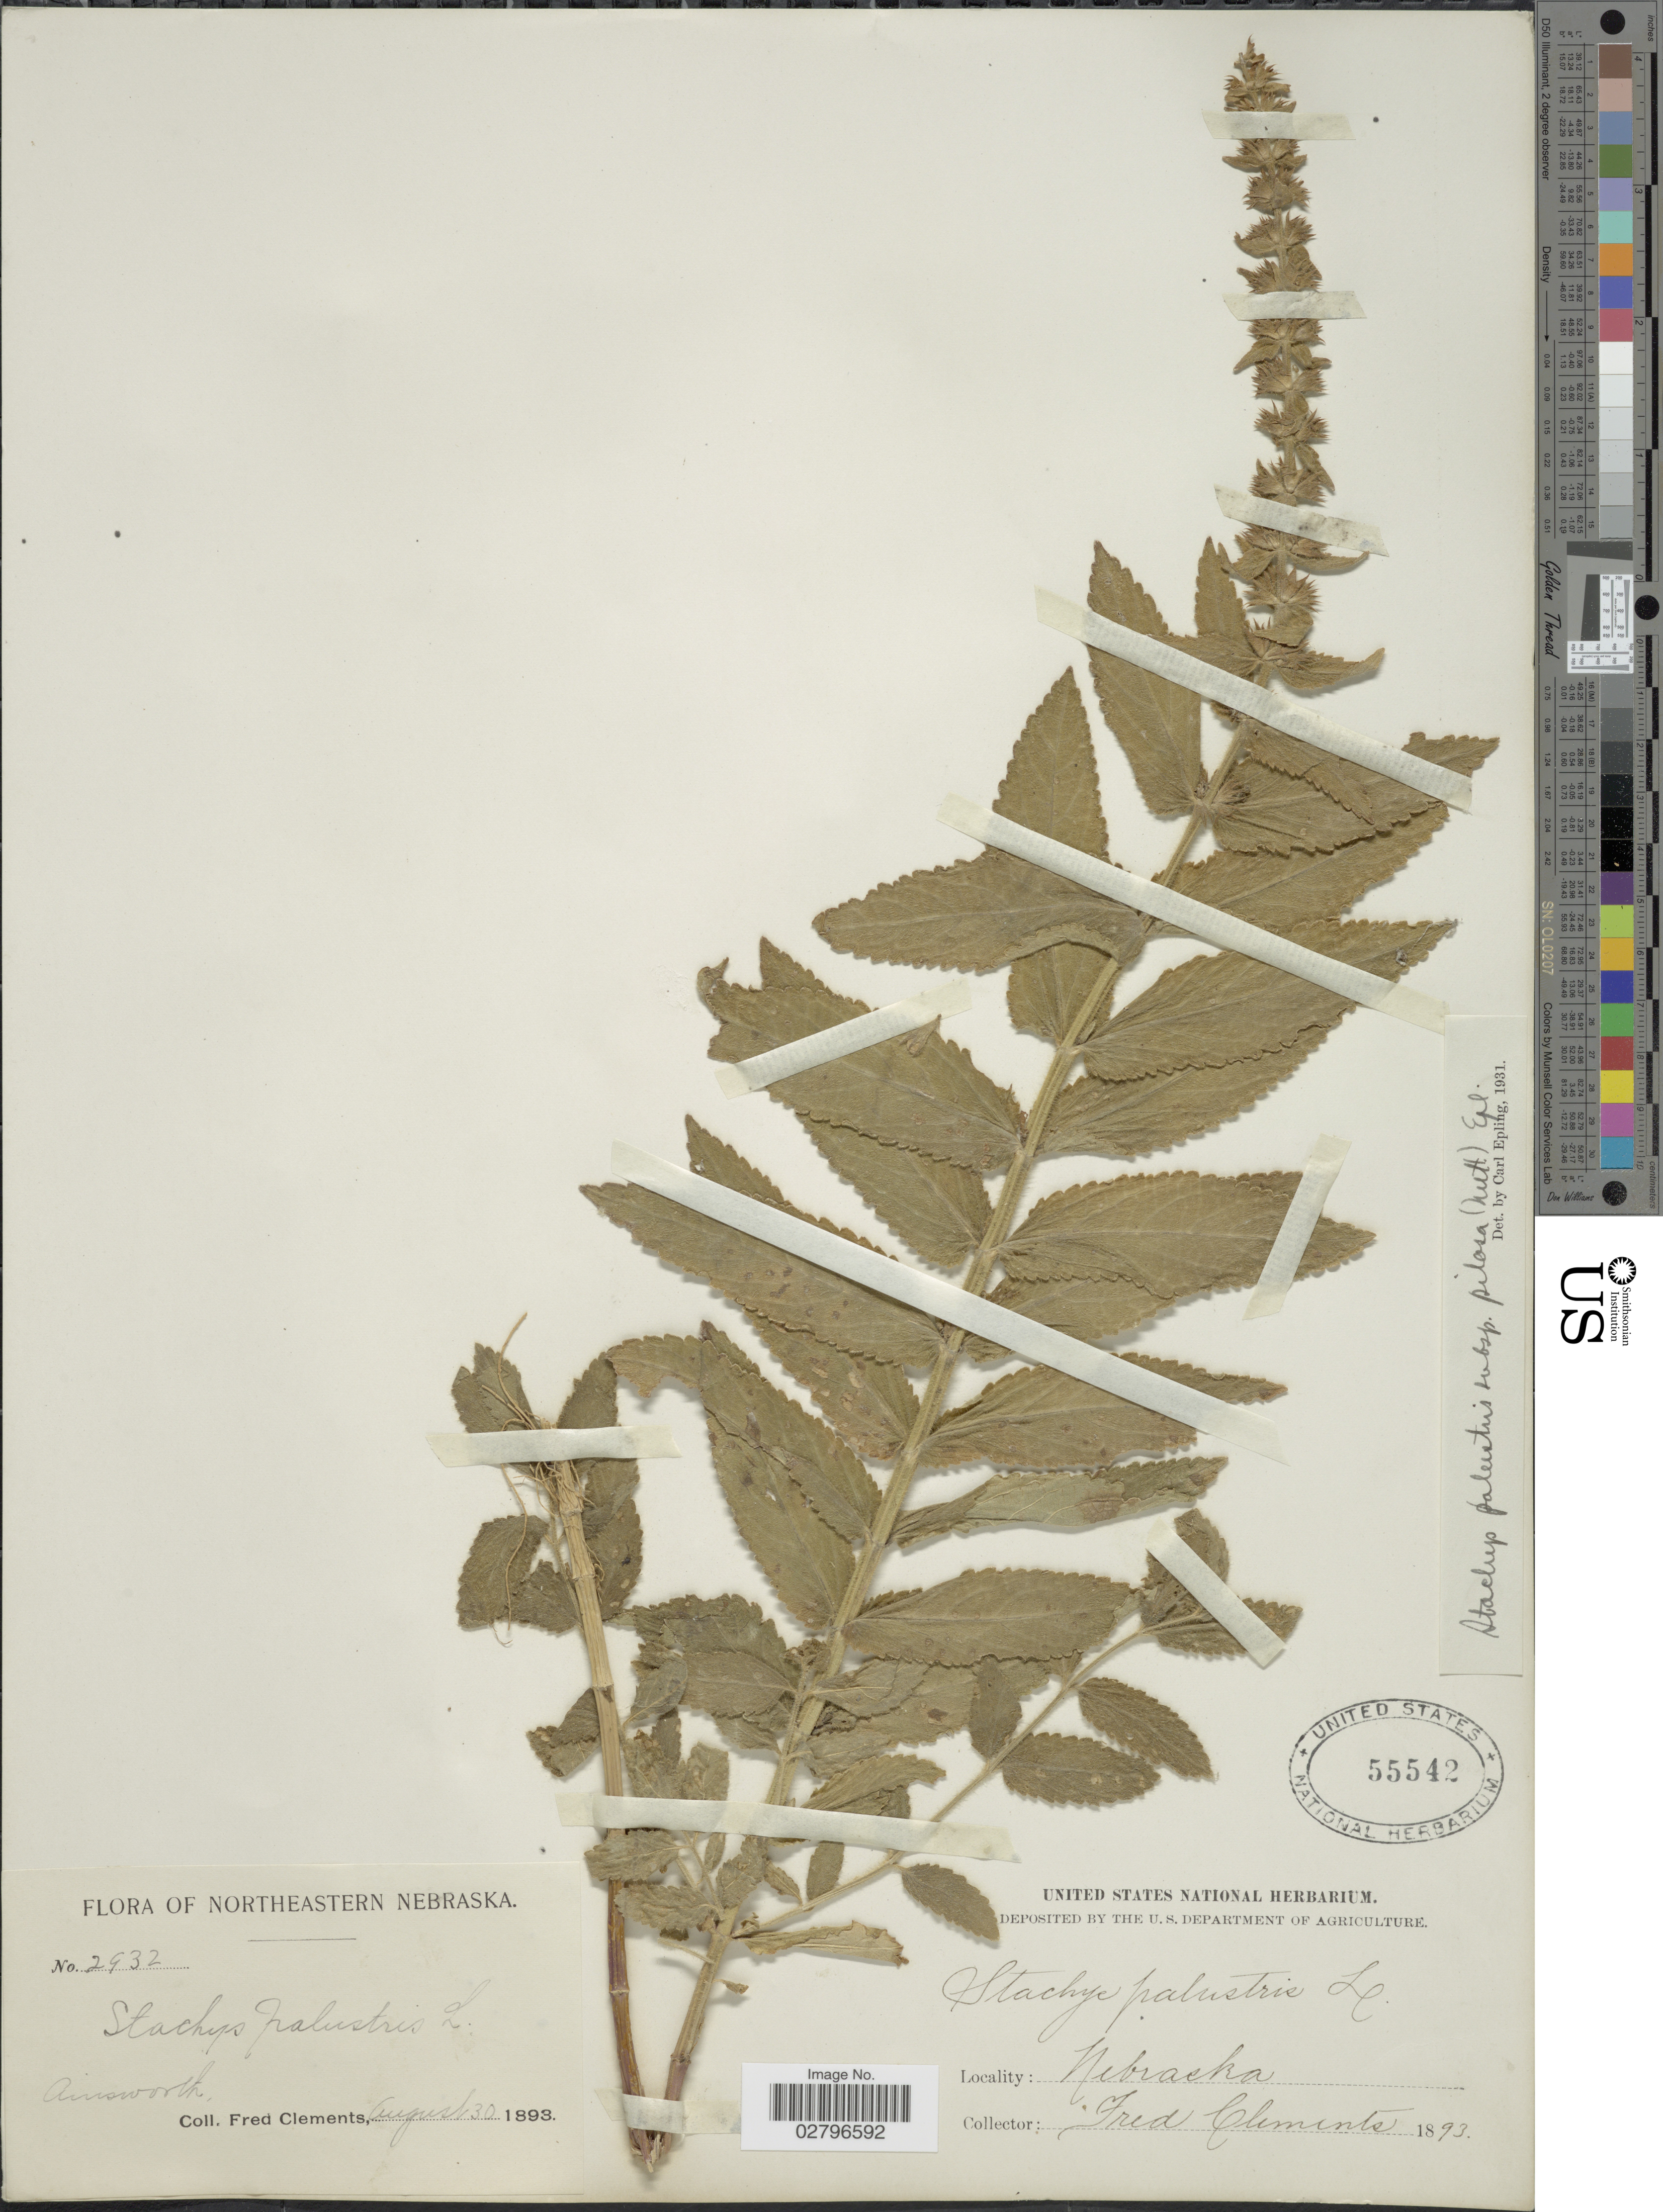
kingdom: Plantae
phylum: Tracheophyta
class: Magnoliopsida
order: Lamiales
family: Lamiaceae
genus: Stachys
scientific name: Stachys pilosa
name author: Nutt.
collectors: F. Clements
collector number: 2932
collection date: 1893-08-30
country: United States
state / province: Nebraska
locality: Northeastern Nebreska. Ainsworth.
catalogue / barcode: US 55542